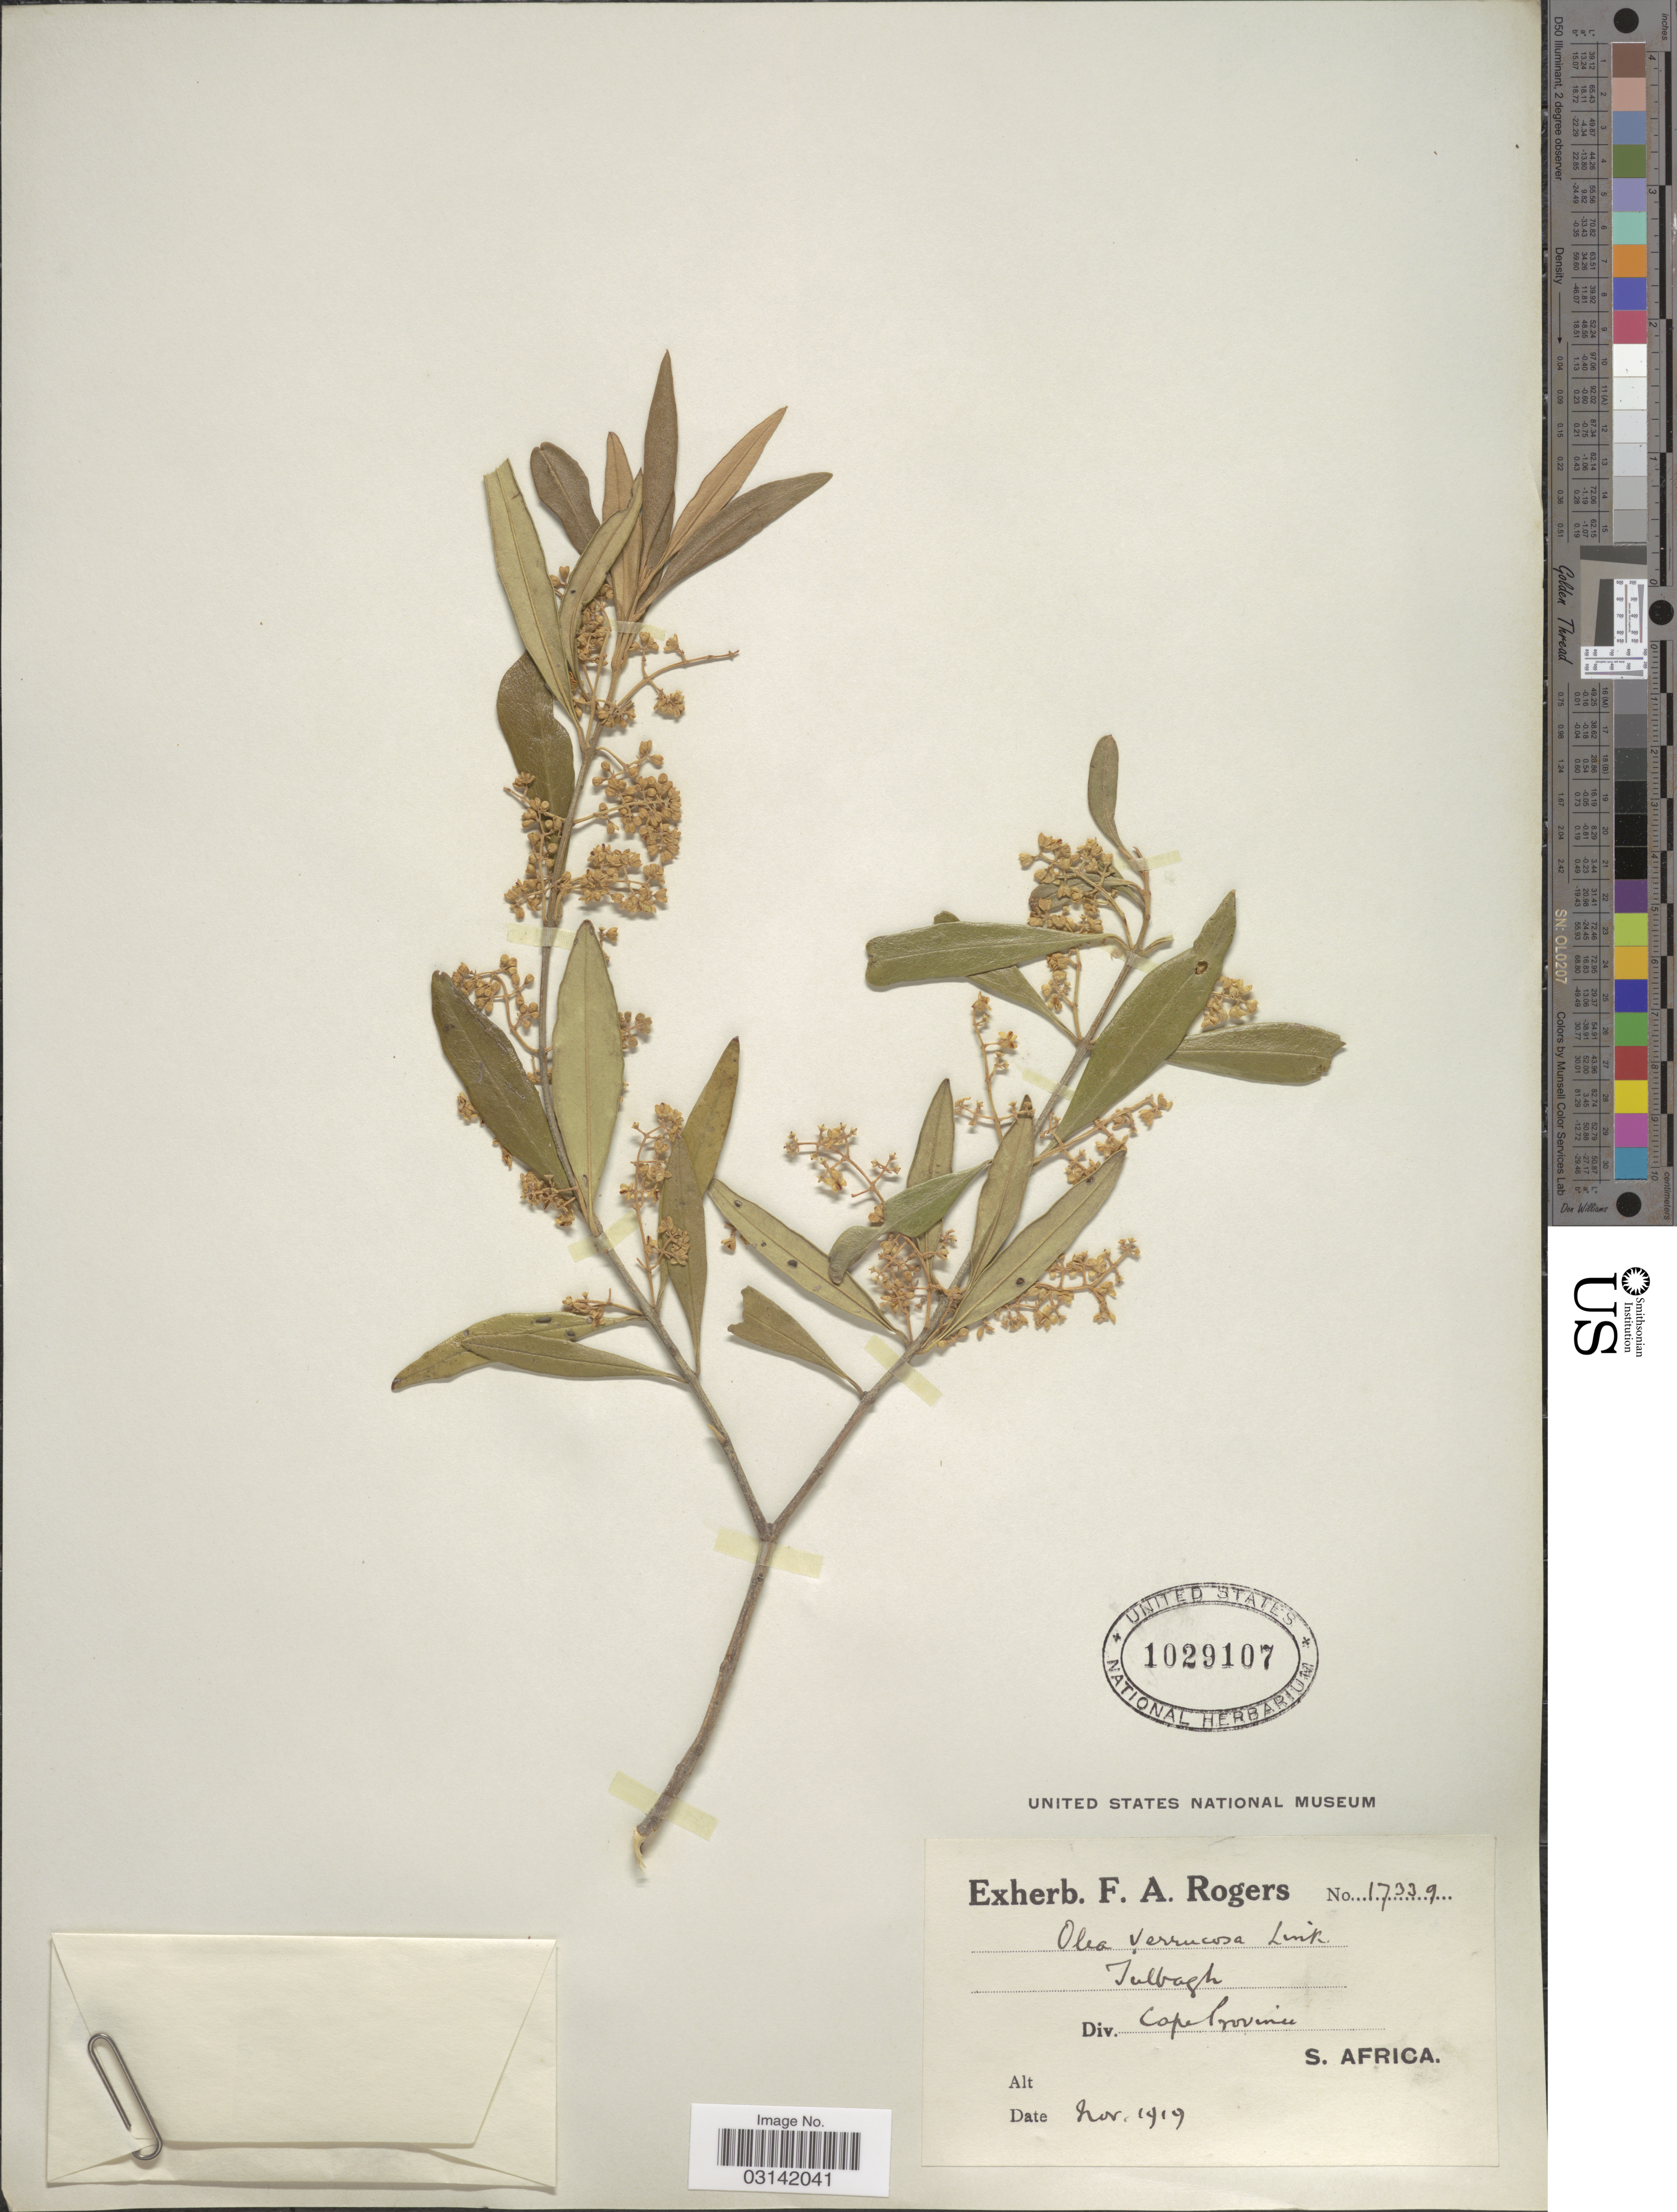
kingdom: Plantae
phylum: Tracheophyta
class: Magnoliopsida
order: Lamiales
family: Oleaceae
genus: Olea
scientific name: Olea verrucosa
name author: (Willd.) Link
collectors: ex herb. F. A. Rogers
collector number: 17339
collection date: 1919-11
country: South Africa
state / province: Western Cape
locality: Tulbagh, Div. Cape Province, S. Africa.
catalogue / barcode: US 1029107